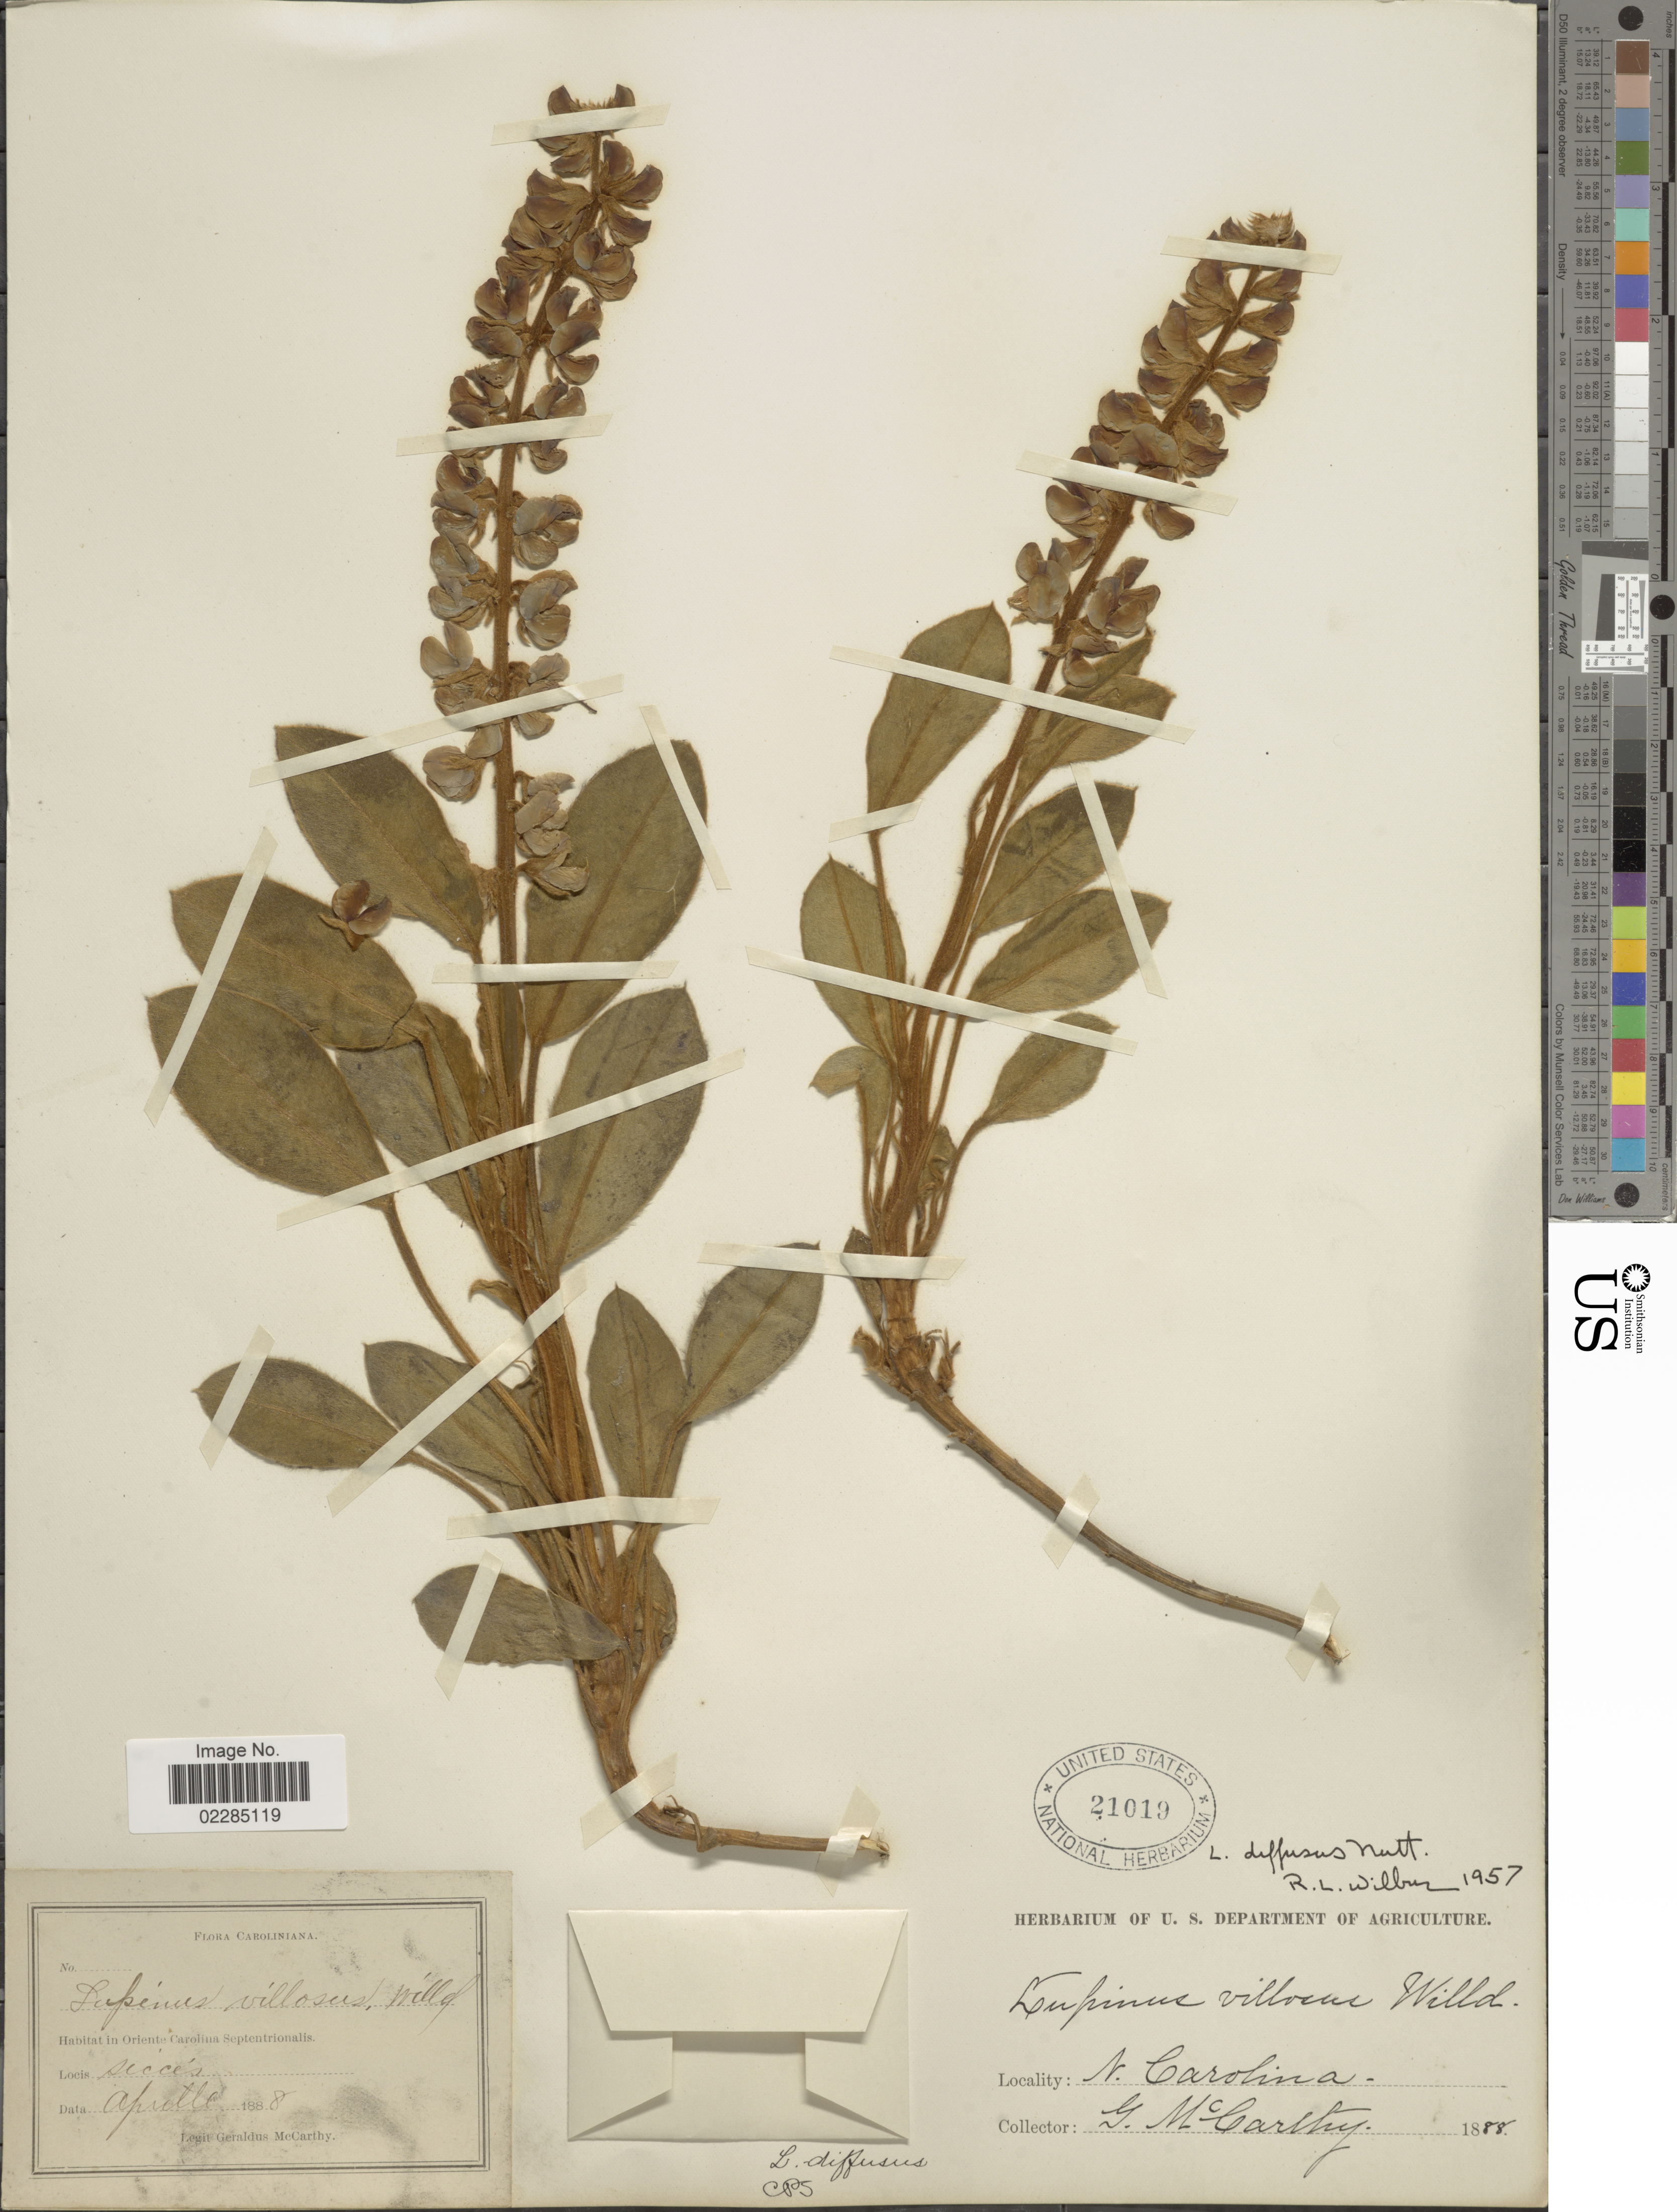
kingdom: Plantae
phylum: Tracheophyta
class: Magnoliopsida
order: Fabales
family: Fabaceae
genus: Lupinus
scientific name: Lupinus diffusus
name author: Nutt.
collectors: G. McCarthy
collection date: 1888-04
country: United States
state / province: North Carolina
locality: Oriente Carolina Septentrionalis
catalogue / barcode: US 21019